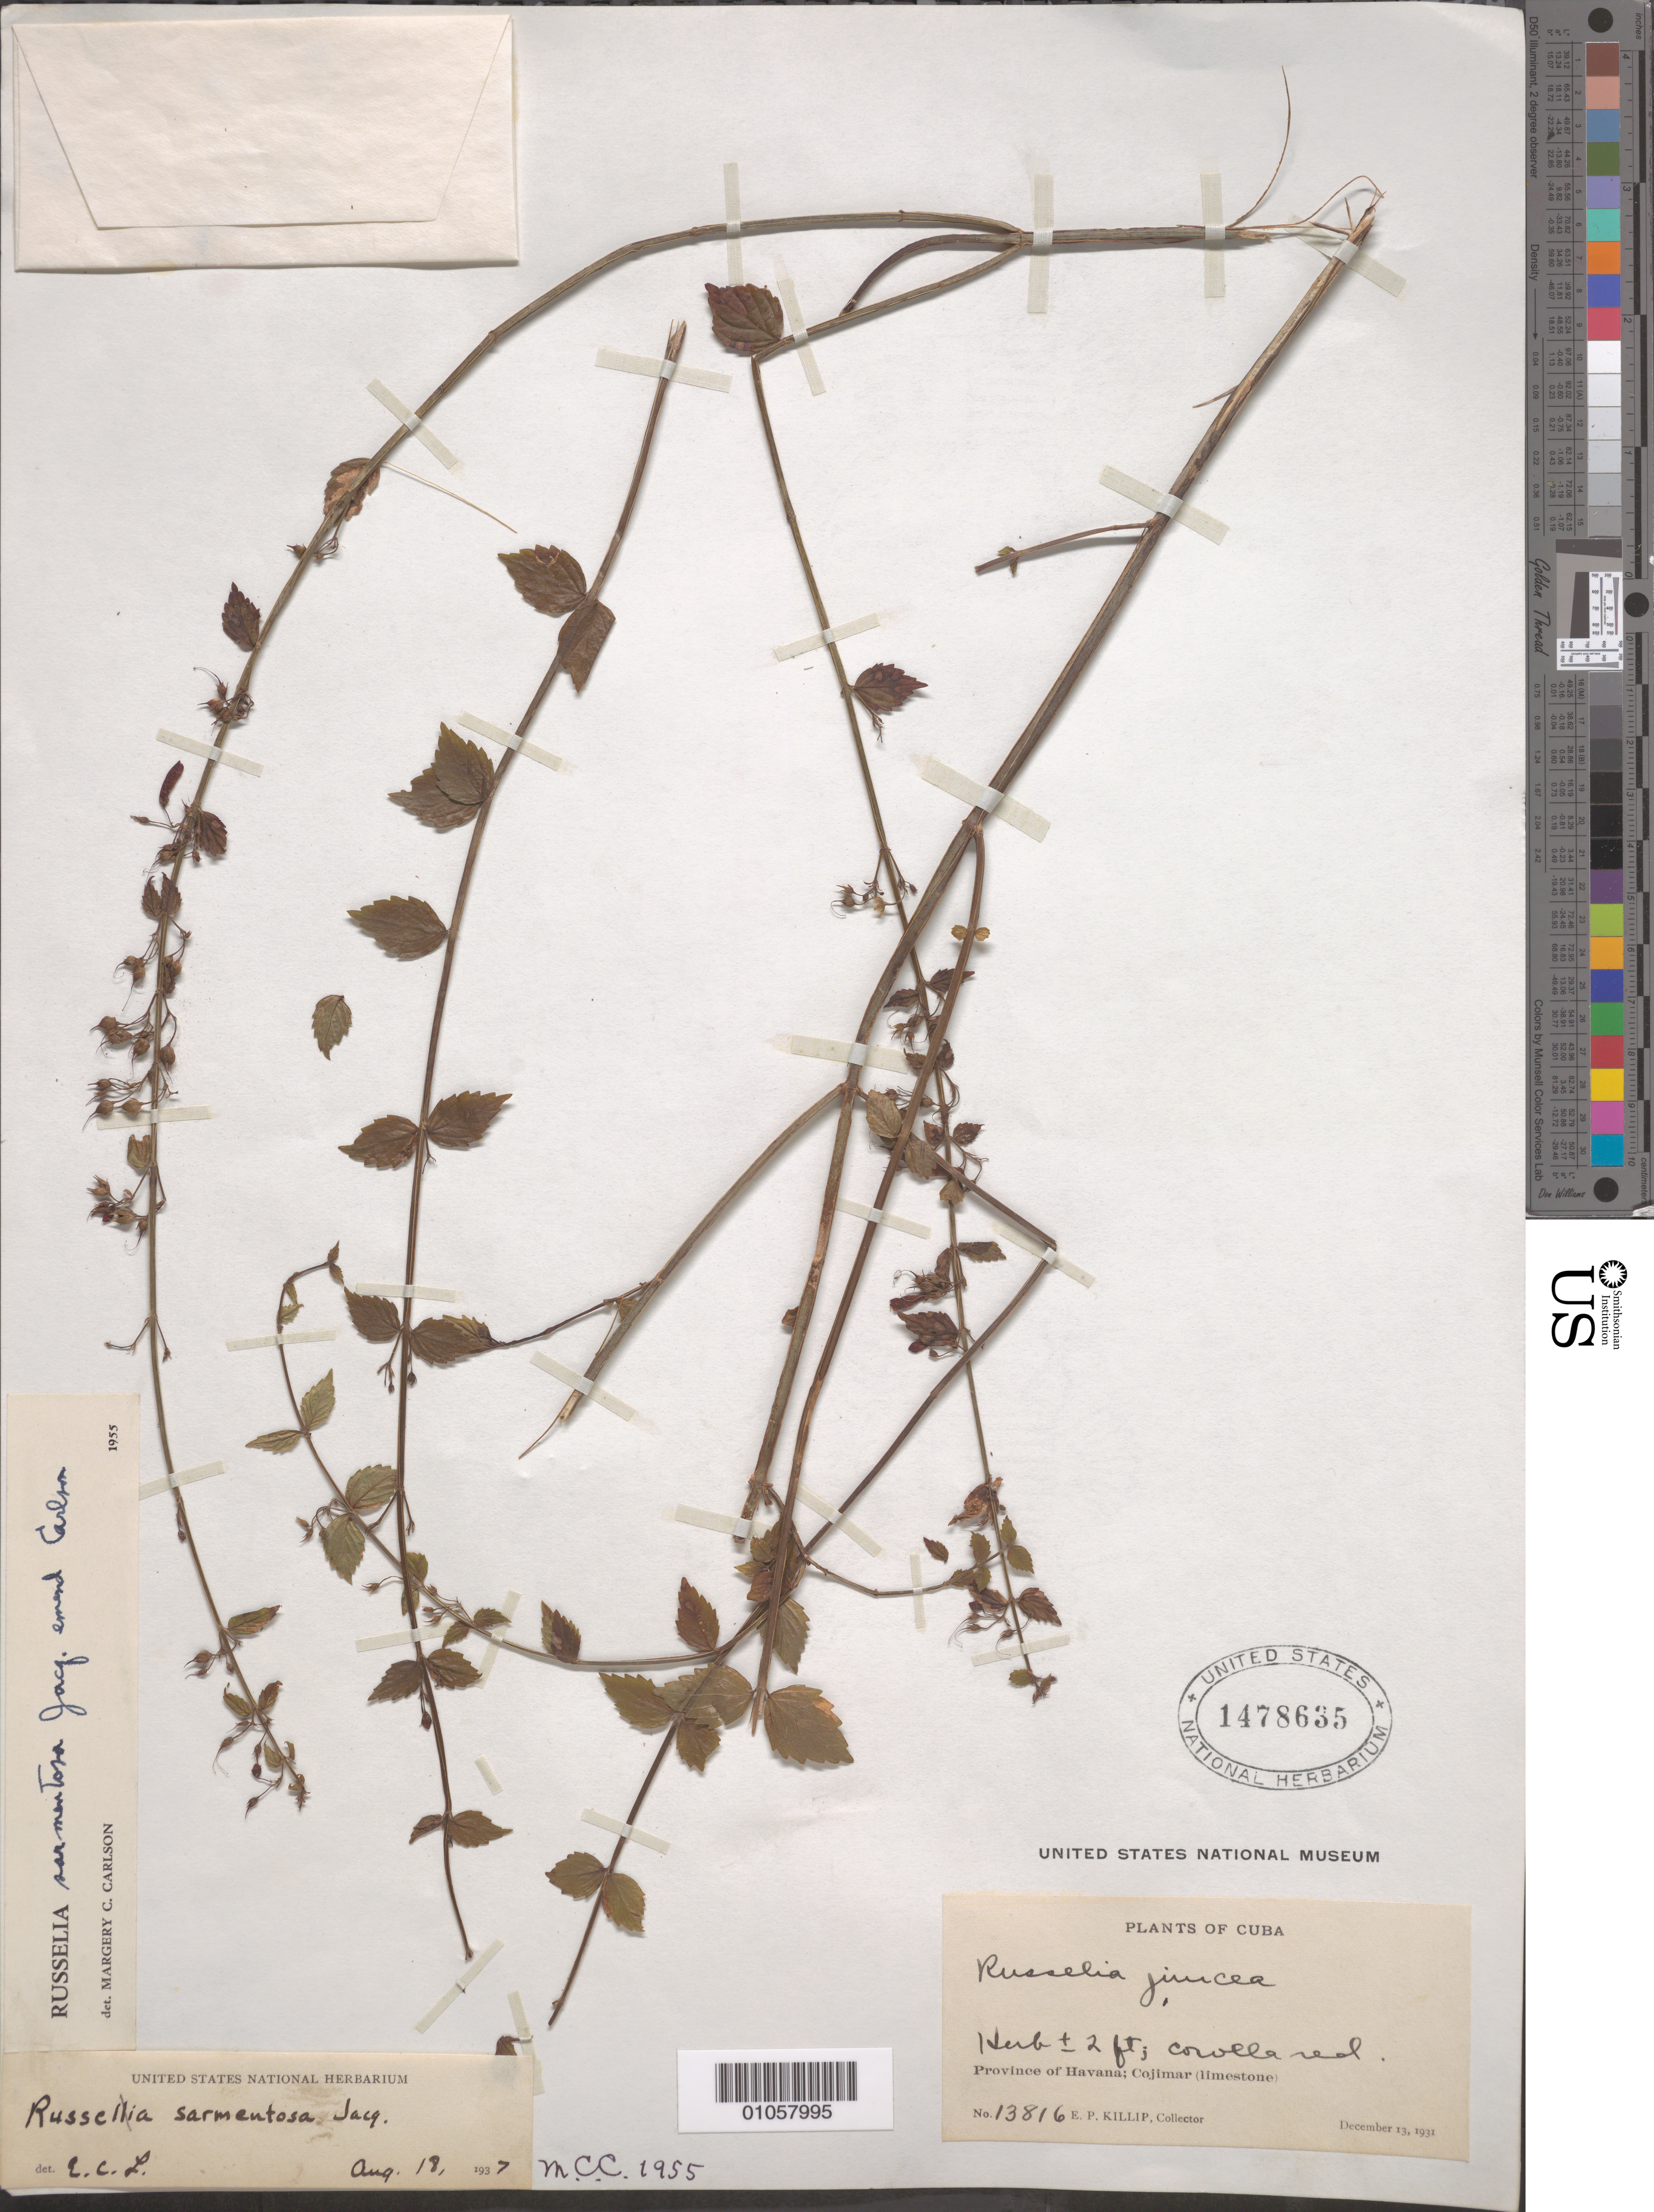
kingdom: Plantae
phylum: Tracheophyta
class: Magnoliopsida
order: Lamiales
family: Plantaginaceae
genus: Russelia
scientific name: Russelia sarmentosa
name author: Jacq.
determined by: Carlson, M. C.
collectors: E. P. Killip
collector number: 13816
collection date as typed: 13 Dec 1931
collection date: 1931-12-13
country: Cuba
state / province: La Habana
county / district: Municipio Habana del Este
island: Cuba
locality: Cojimar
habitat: Limestone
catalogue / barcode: US 1478635